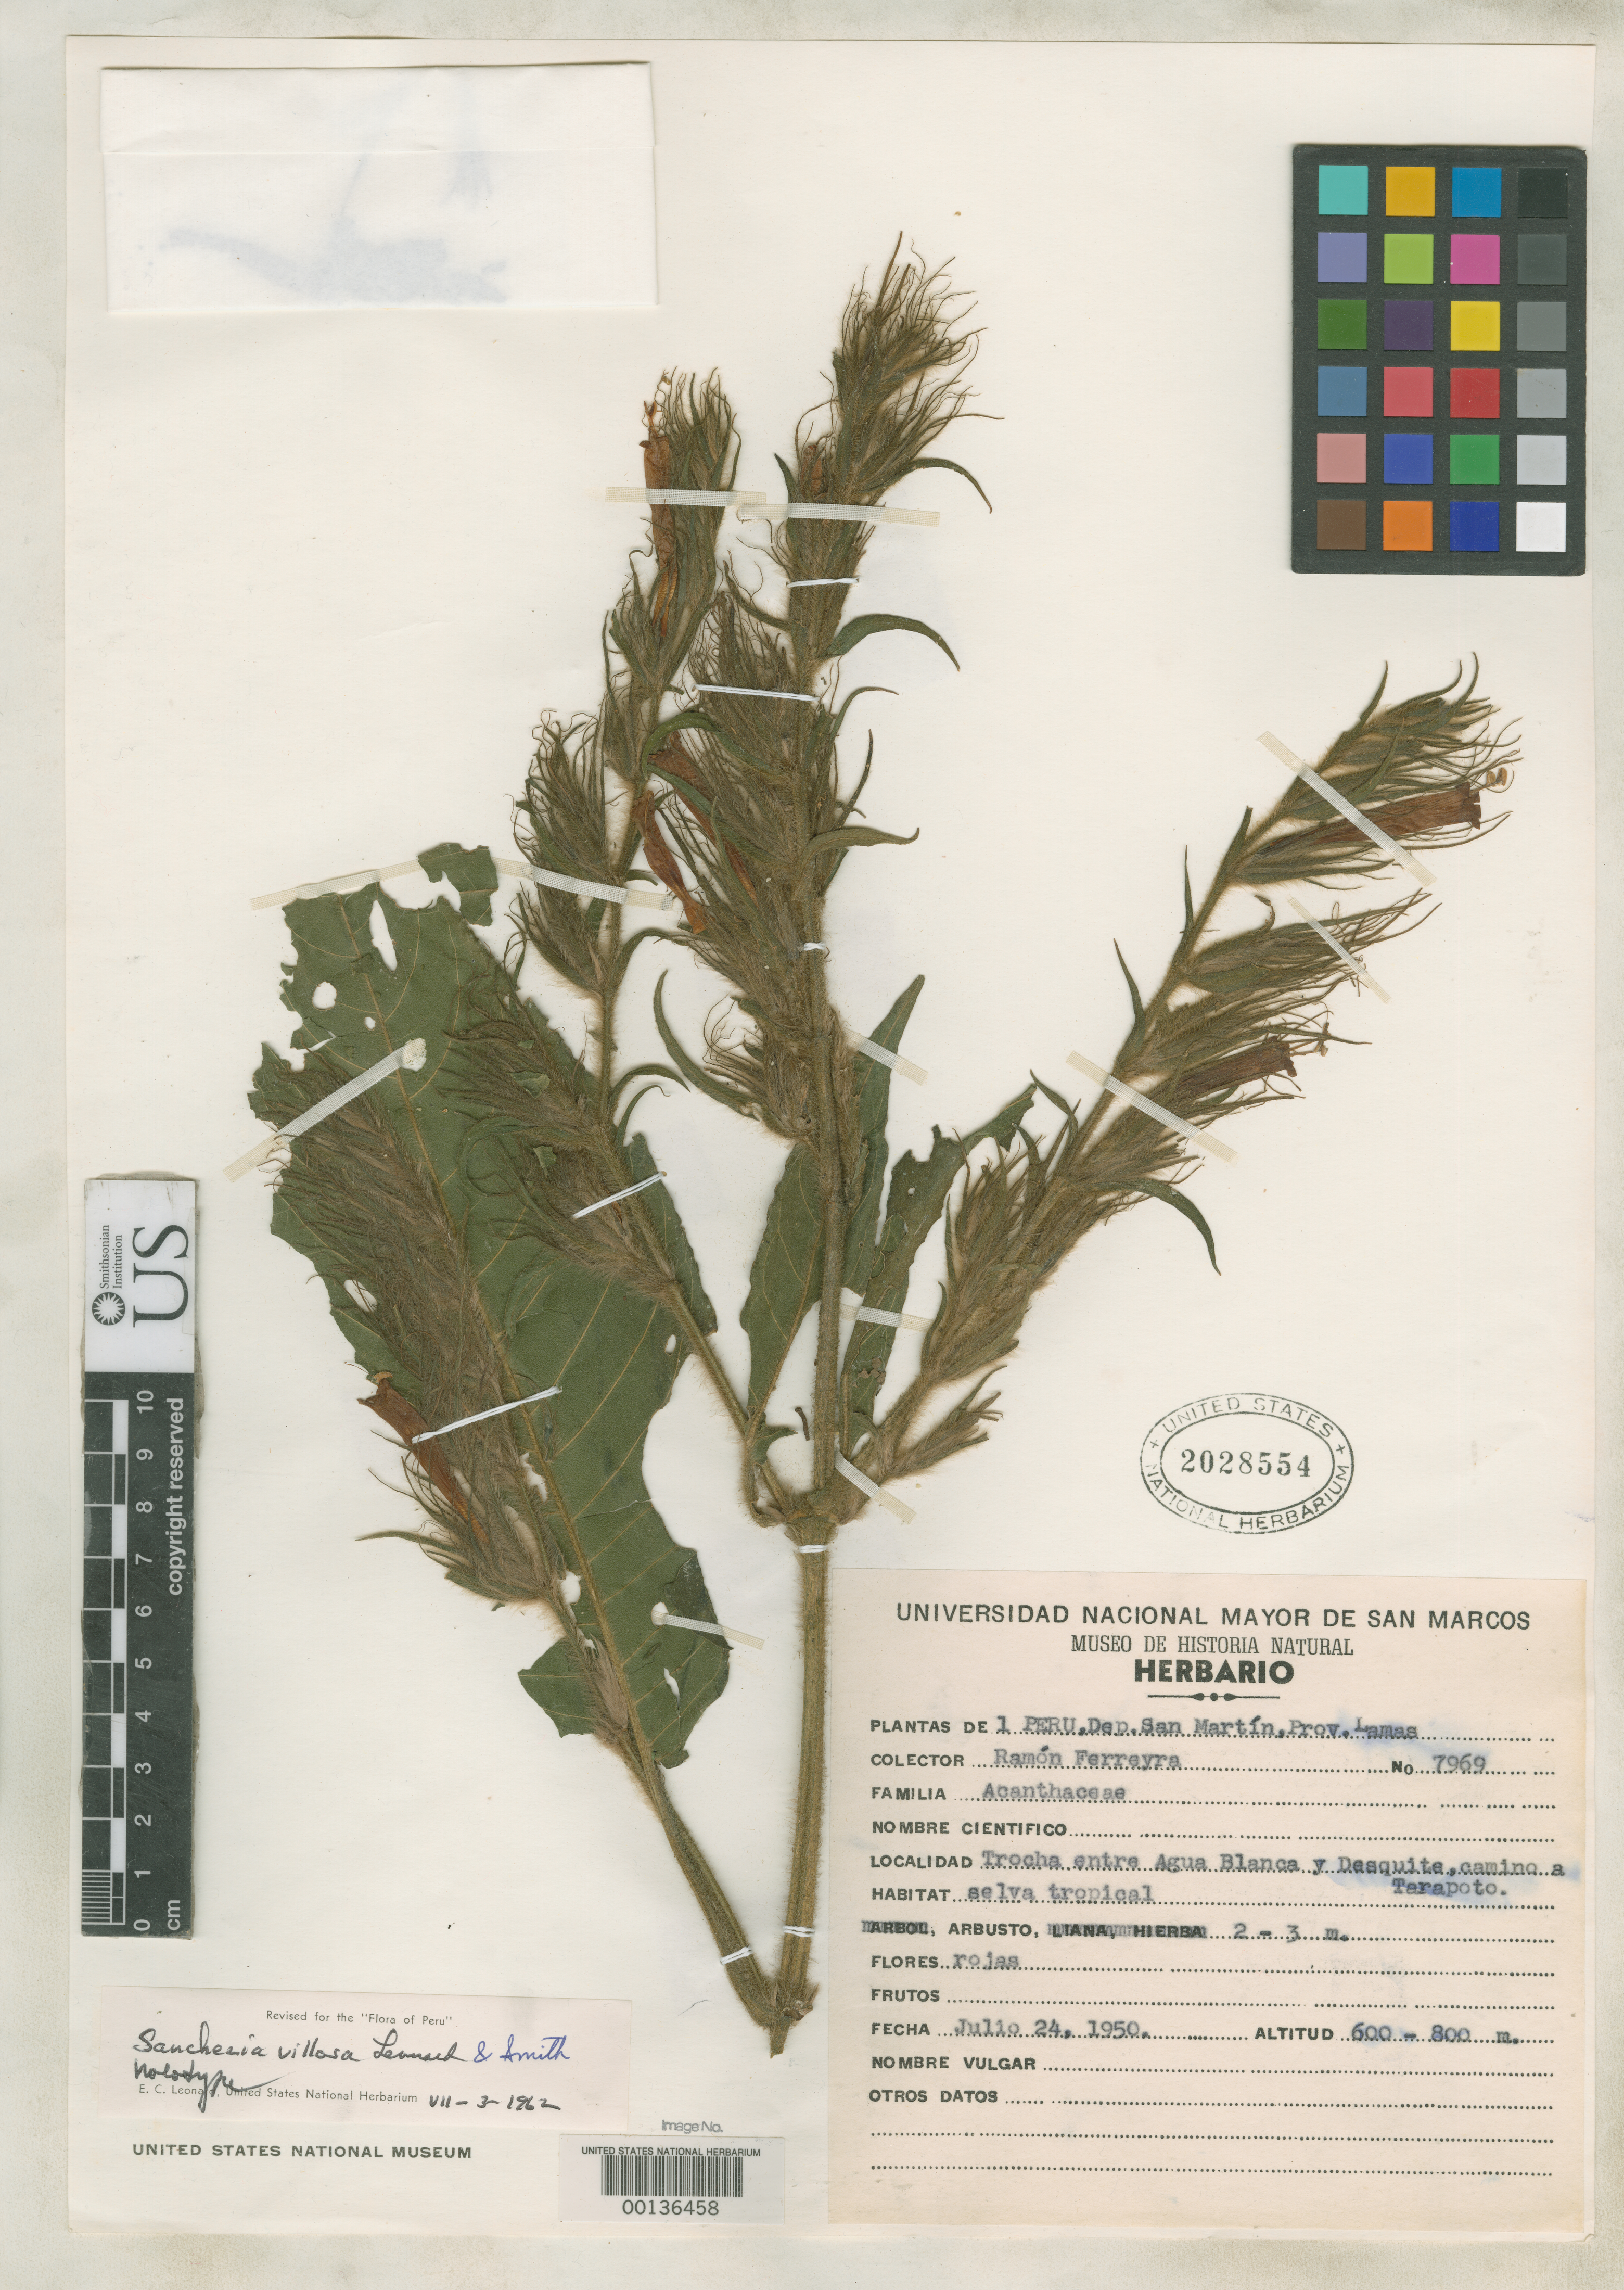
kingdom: Plantae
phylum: Tracheophyta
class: Magnoliopsida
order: Lamiales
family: Acanthaceae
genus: Sanchezia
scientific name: Sanchezia villosa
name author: Leonard & L.B. Sm.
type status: Holotype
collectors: R. A. Ferreyra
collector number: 7969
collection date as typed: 24 Jul 1950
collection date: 1950-07-24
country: Peru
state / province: San Martín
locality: Tracha, between Agua Blanca & Desquita, road to Tarapoto.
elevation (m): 600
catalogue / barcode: US 2028554